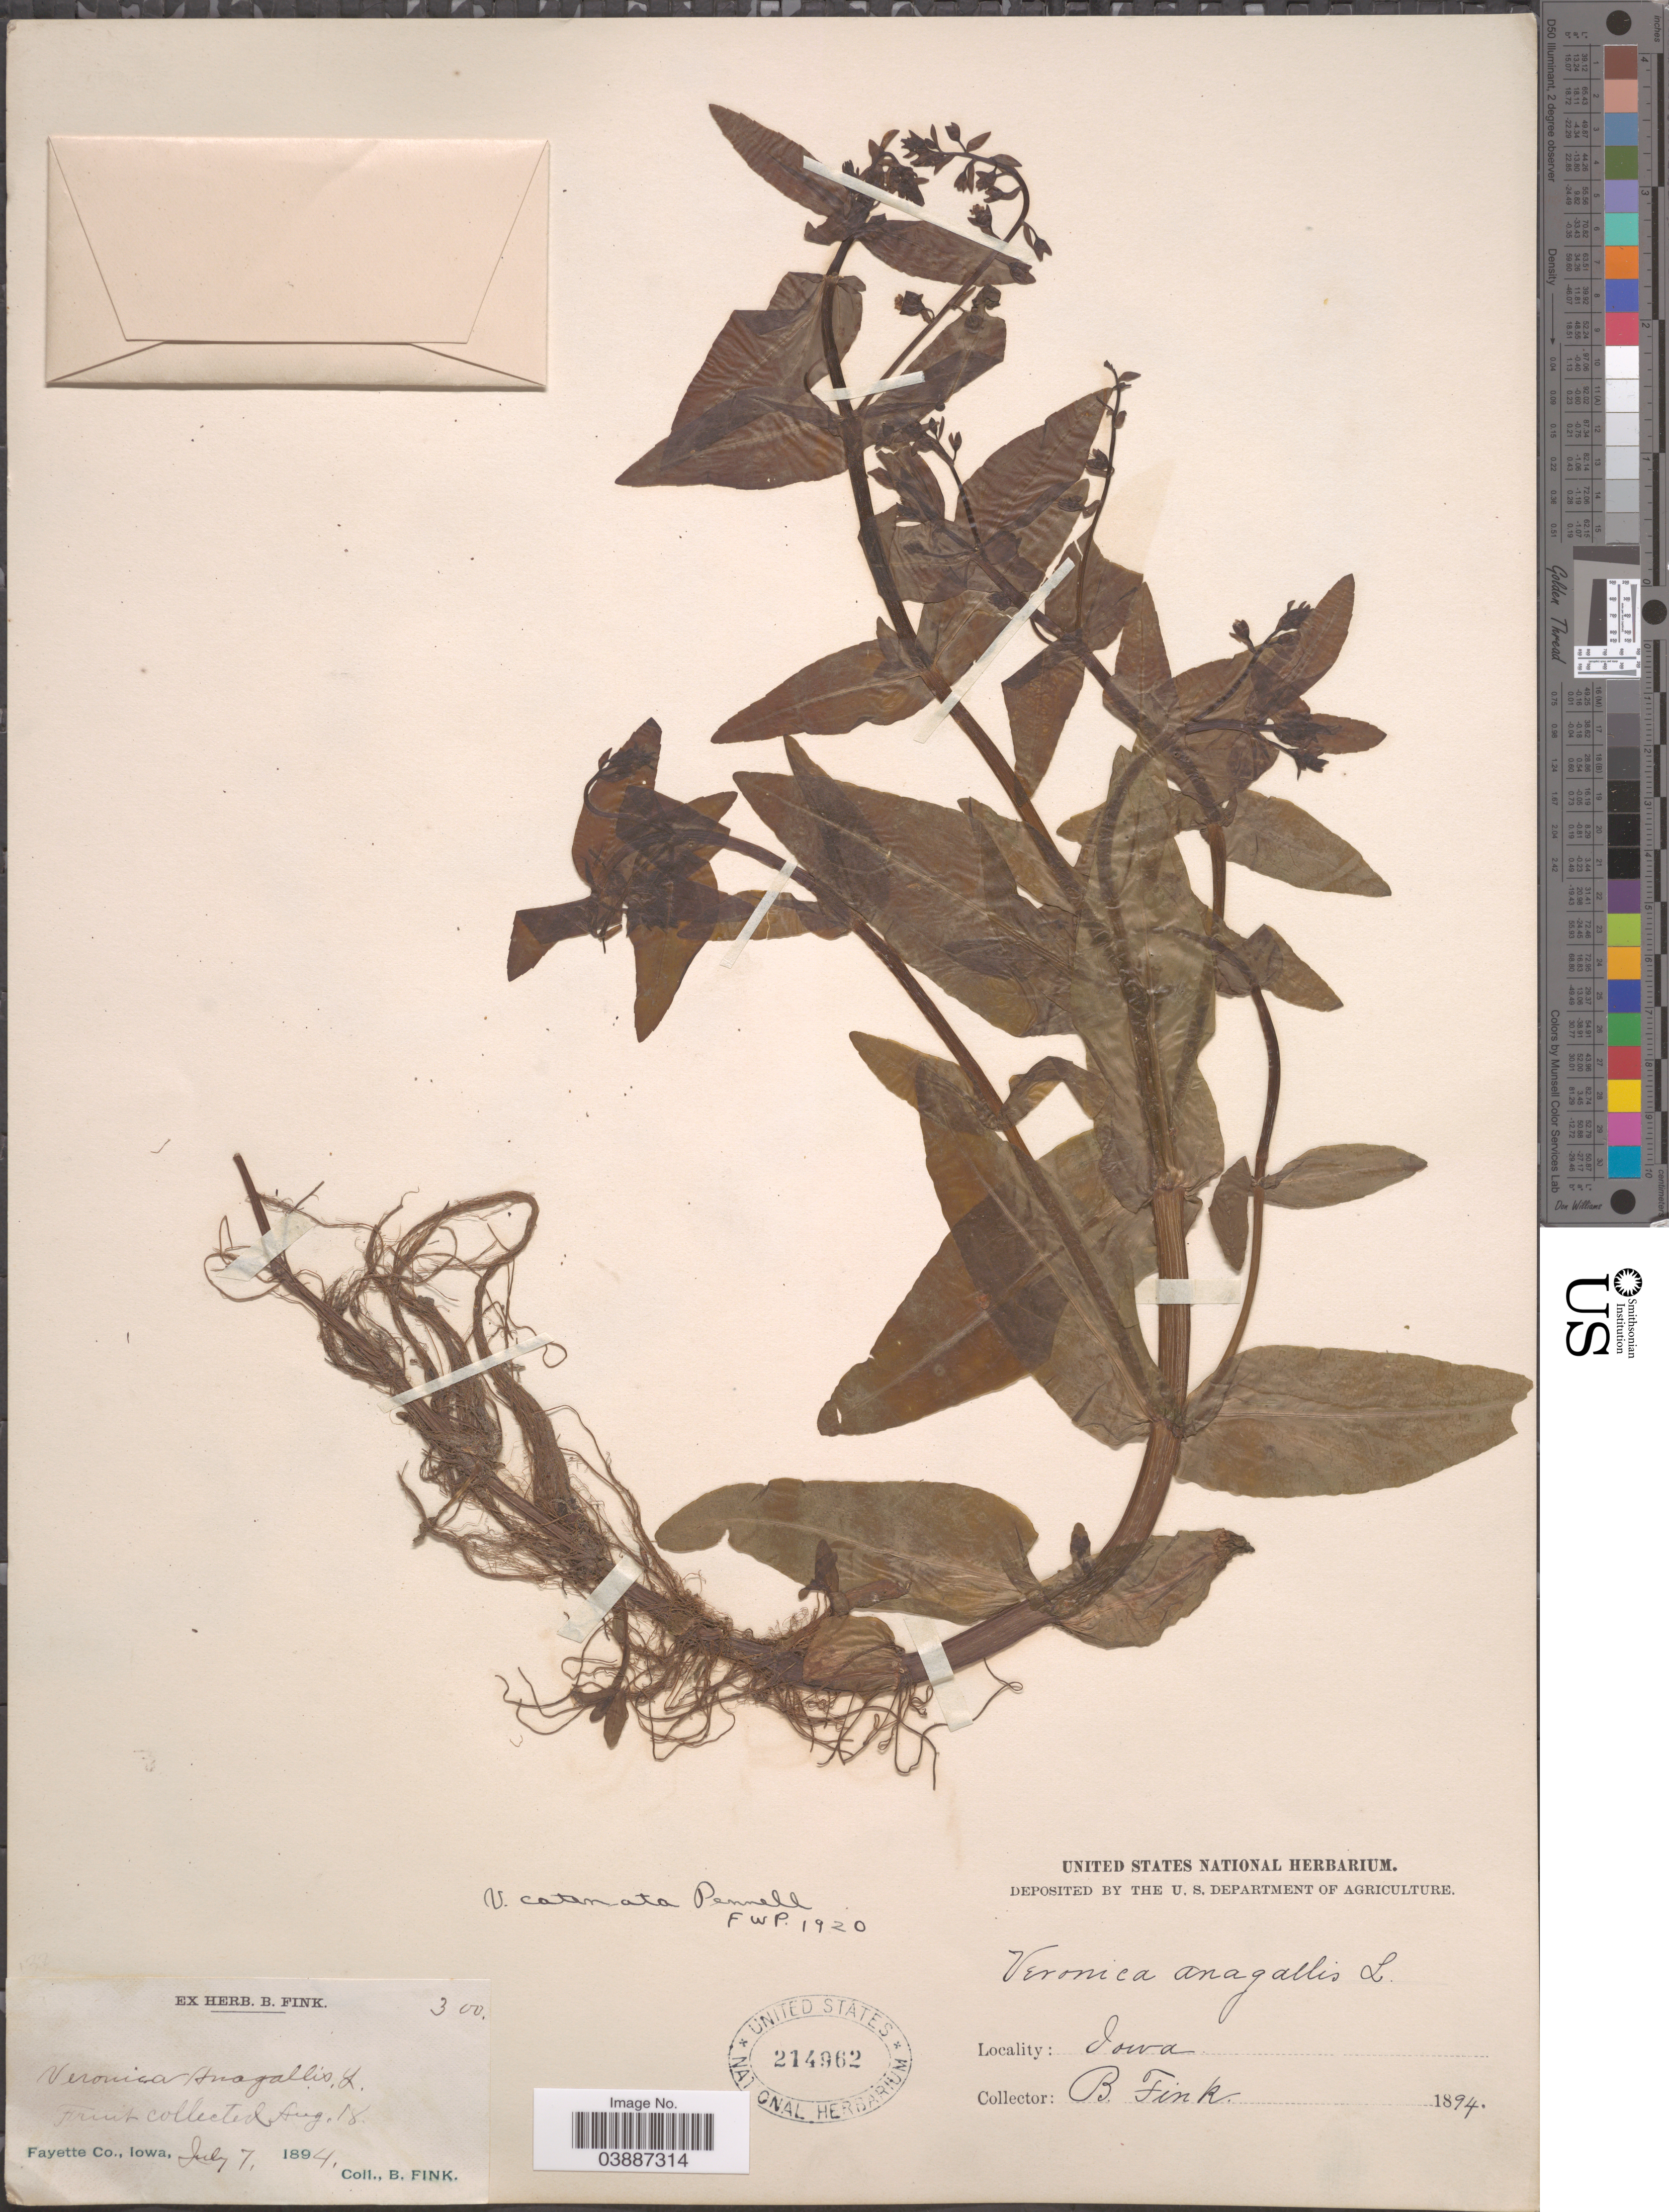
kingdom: Plantae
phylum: Tracheophyta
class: Magnoliopsida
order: Lamiales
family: Plantaginaceae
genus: Veronica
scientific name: Veronica catenata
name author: Pennell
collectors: B. Fink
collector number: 300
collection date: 1894-07-07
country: United States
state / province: Iowa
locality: Fayette Co.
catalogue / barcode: US 214962